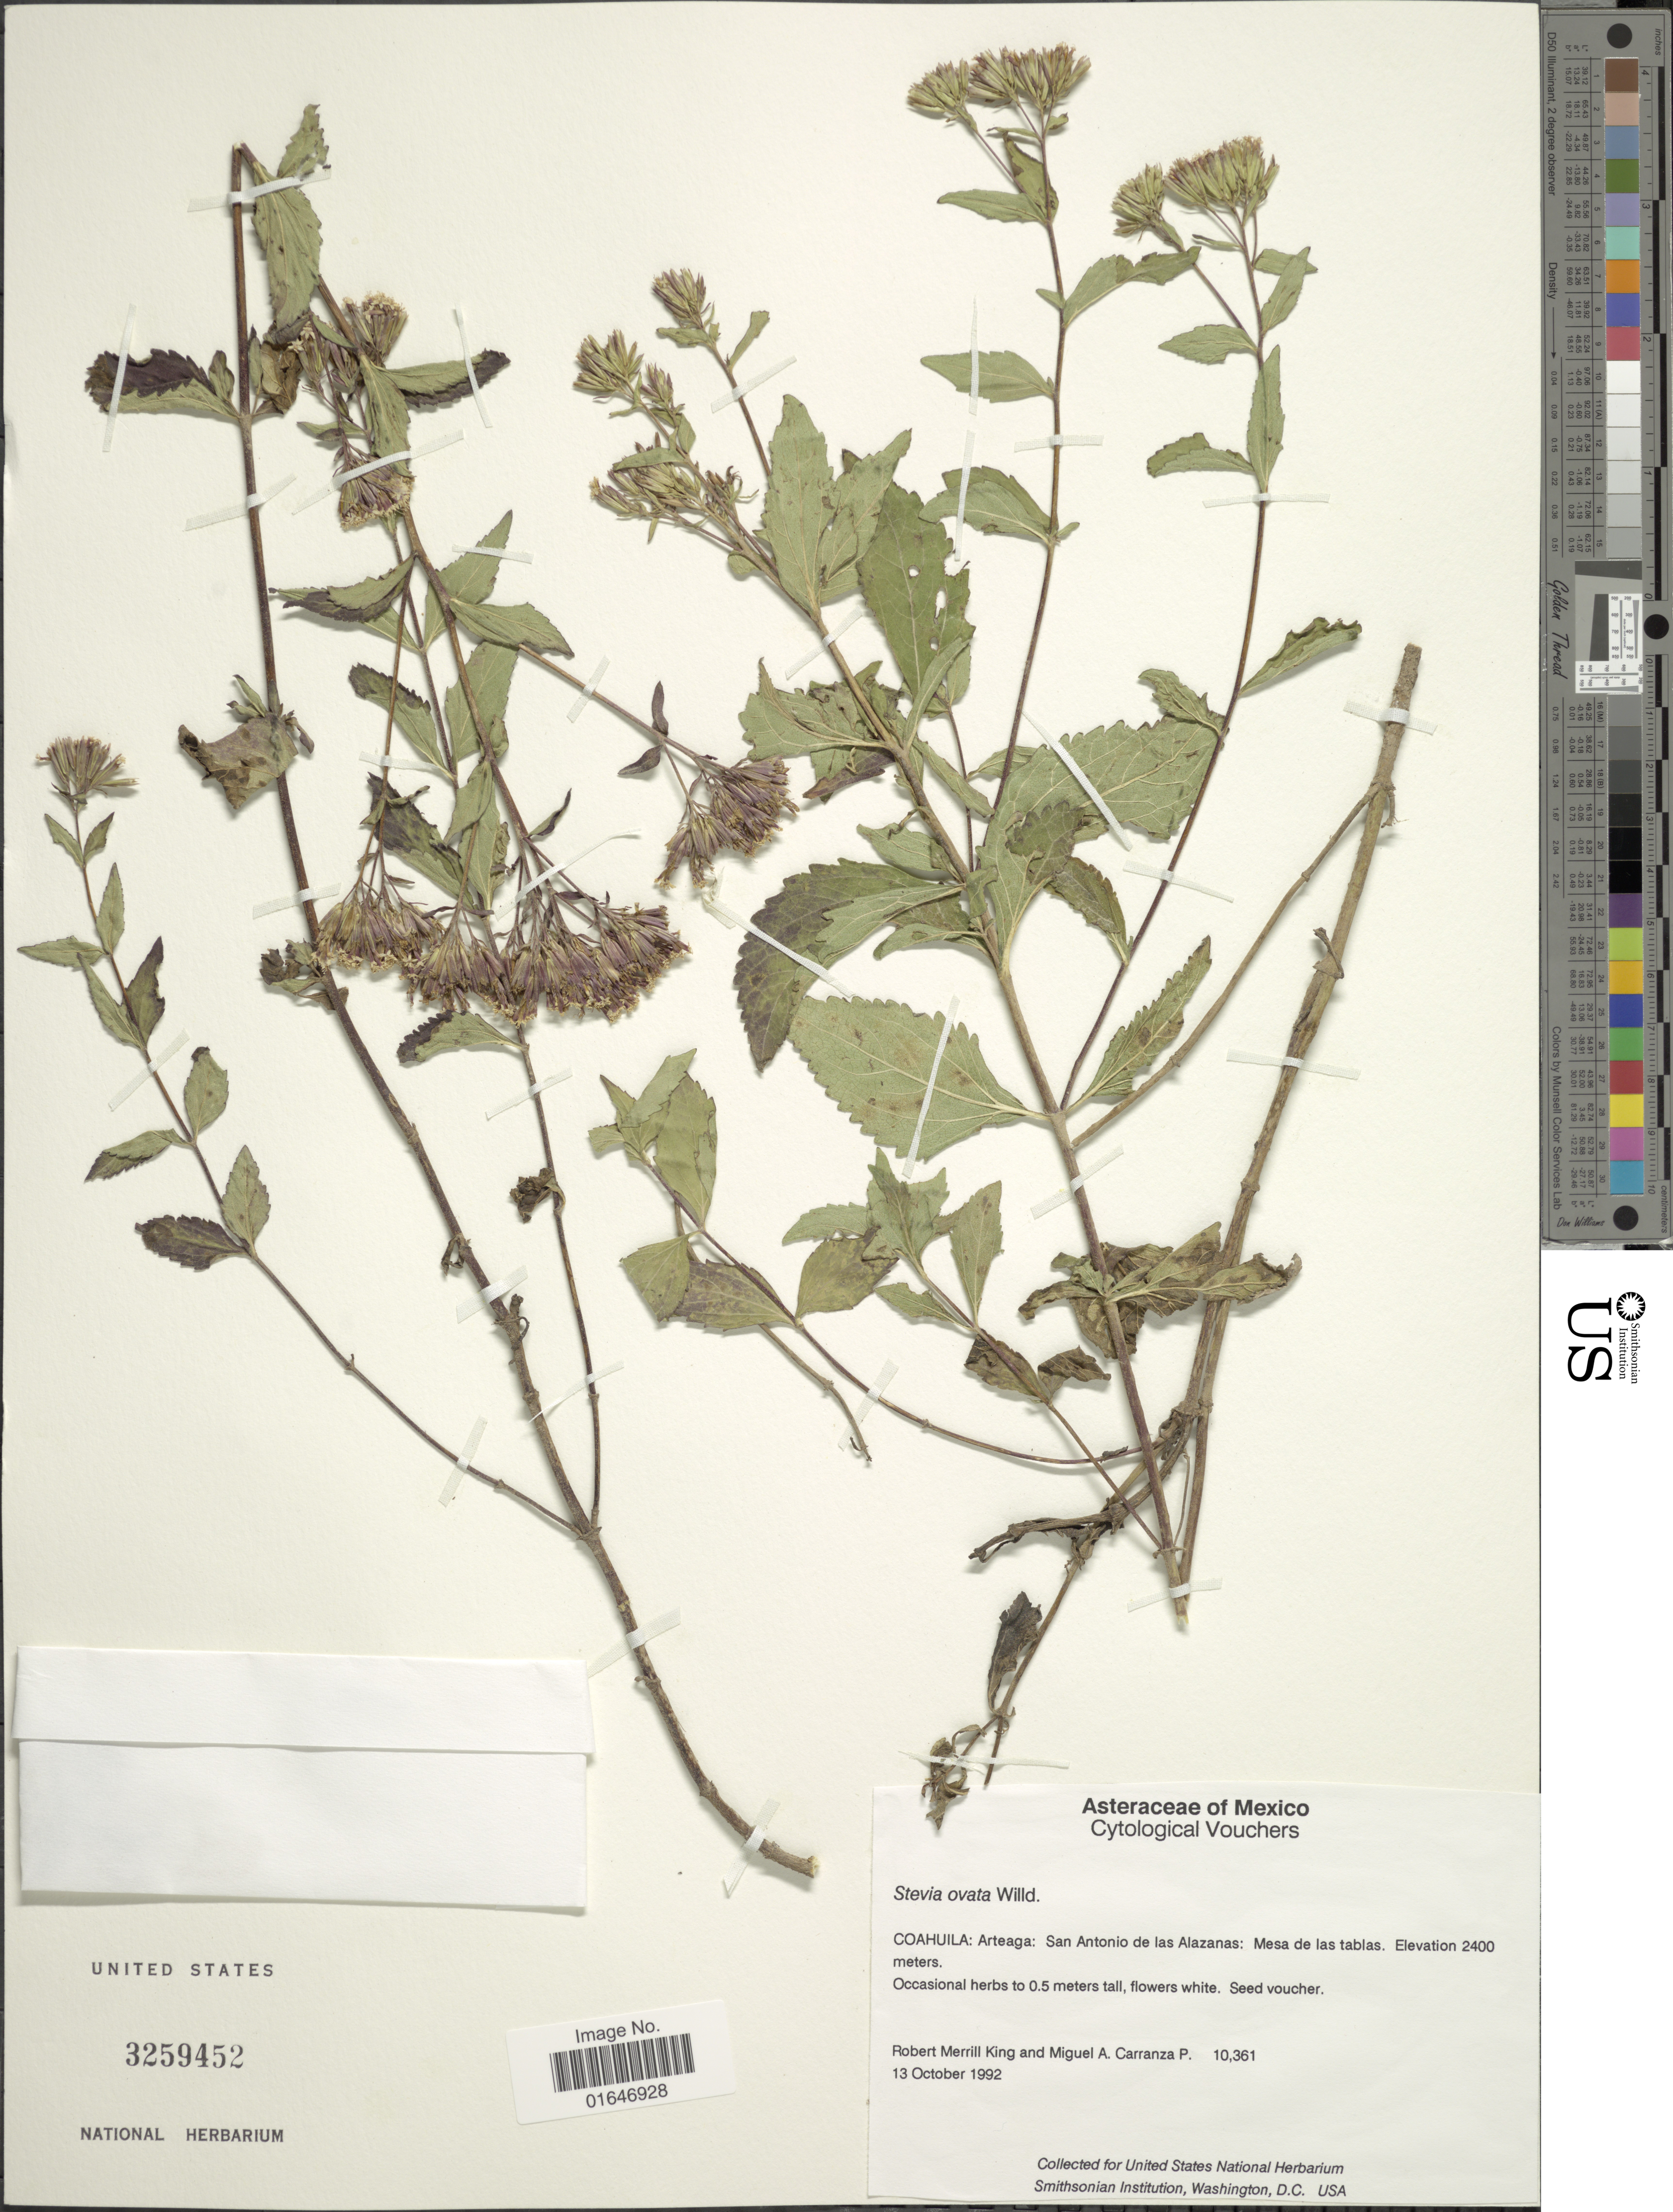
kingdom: Plantae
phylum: Tracheophyta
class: Magnoliopsida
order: Asterales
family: Asteraceae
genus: Stevia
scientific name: Stevia ovata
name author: Willd.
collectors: R. M. King & M. Carranza P.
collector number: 10631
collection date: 1992-10-13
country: Mexico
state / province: Coahuila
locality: Arteaga: San Antonio de las Alazanas: Mesa de las tablas.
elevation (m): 2400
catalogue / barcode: US 3259452